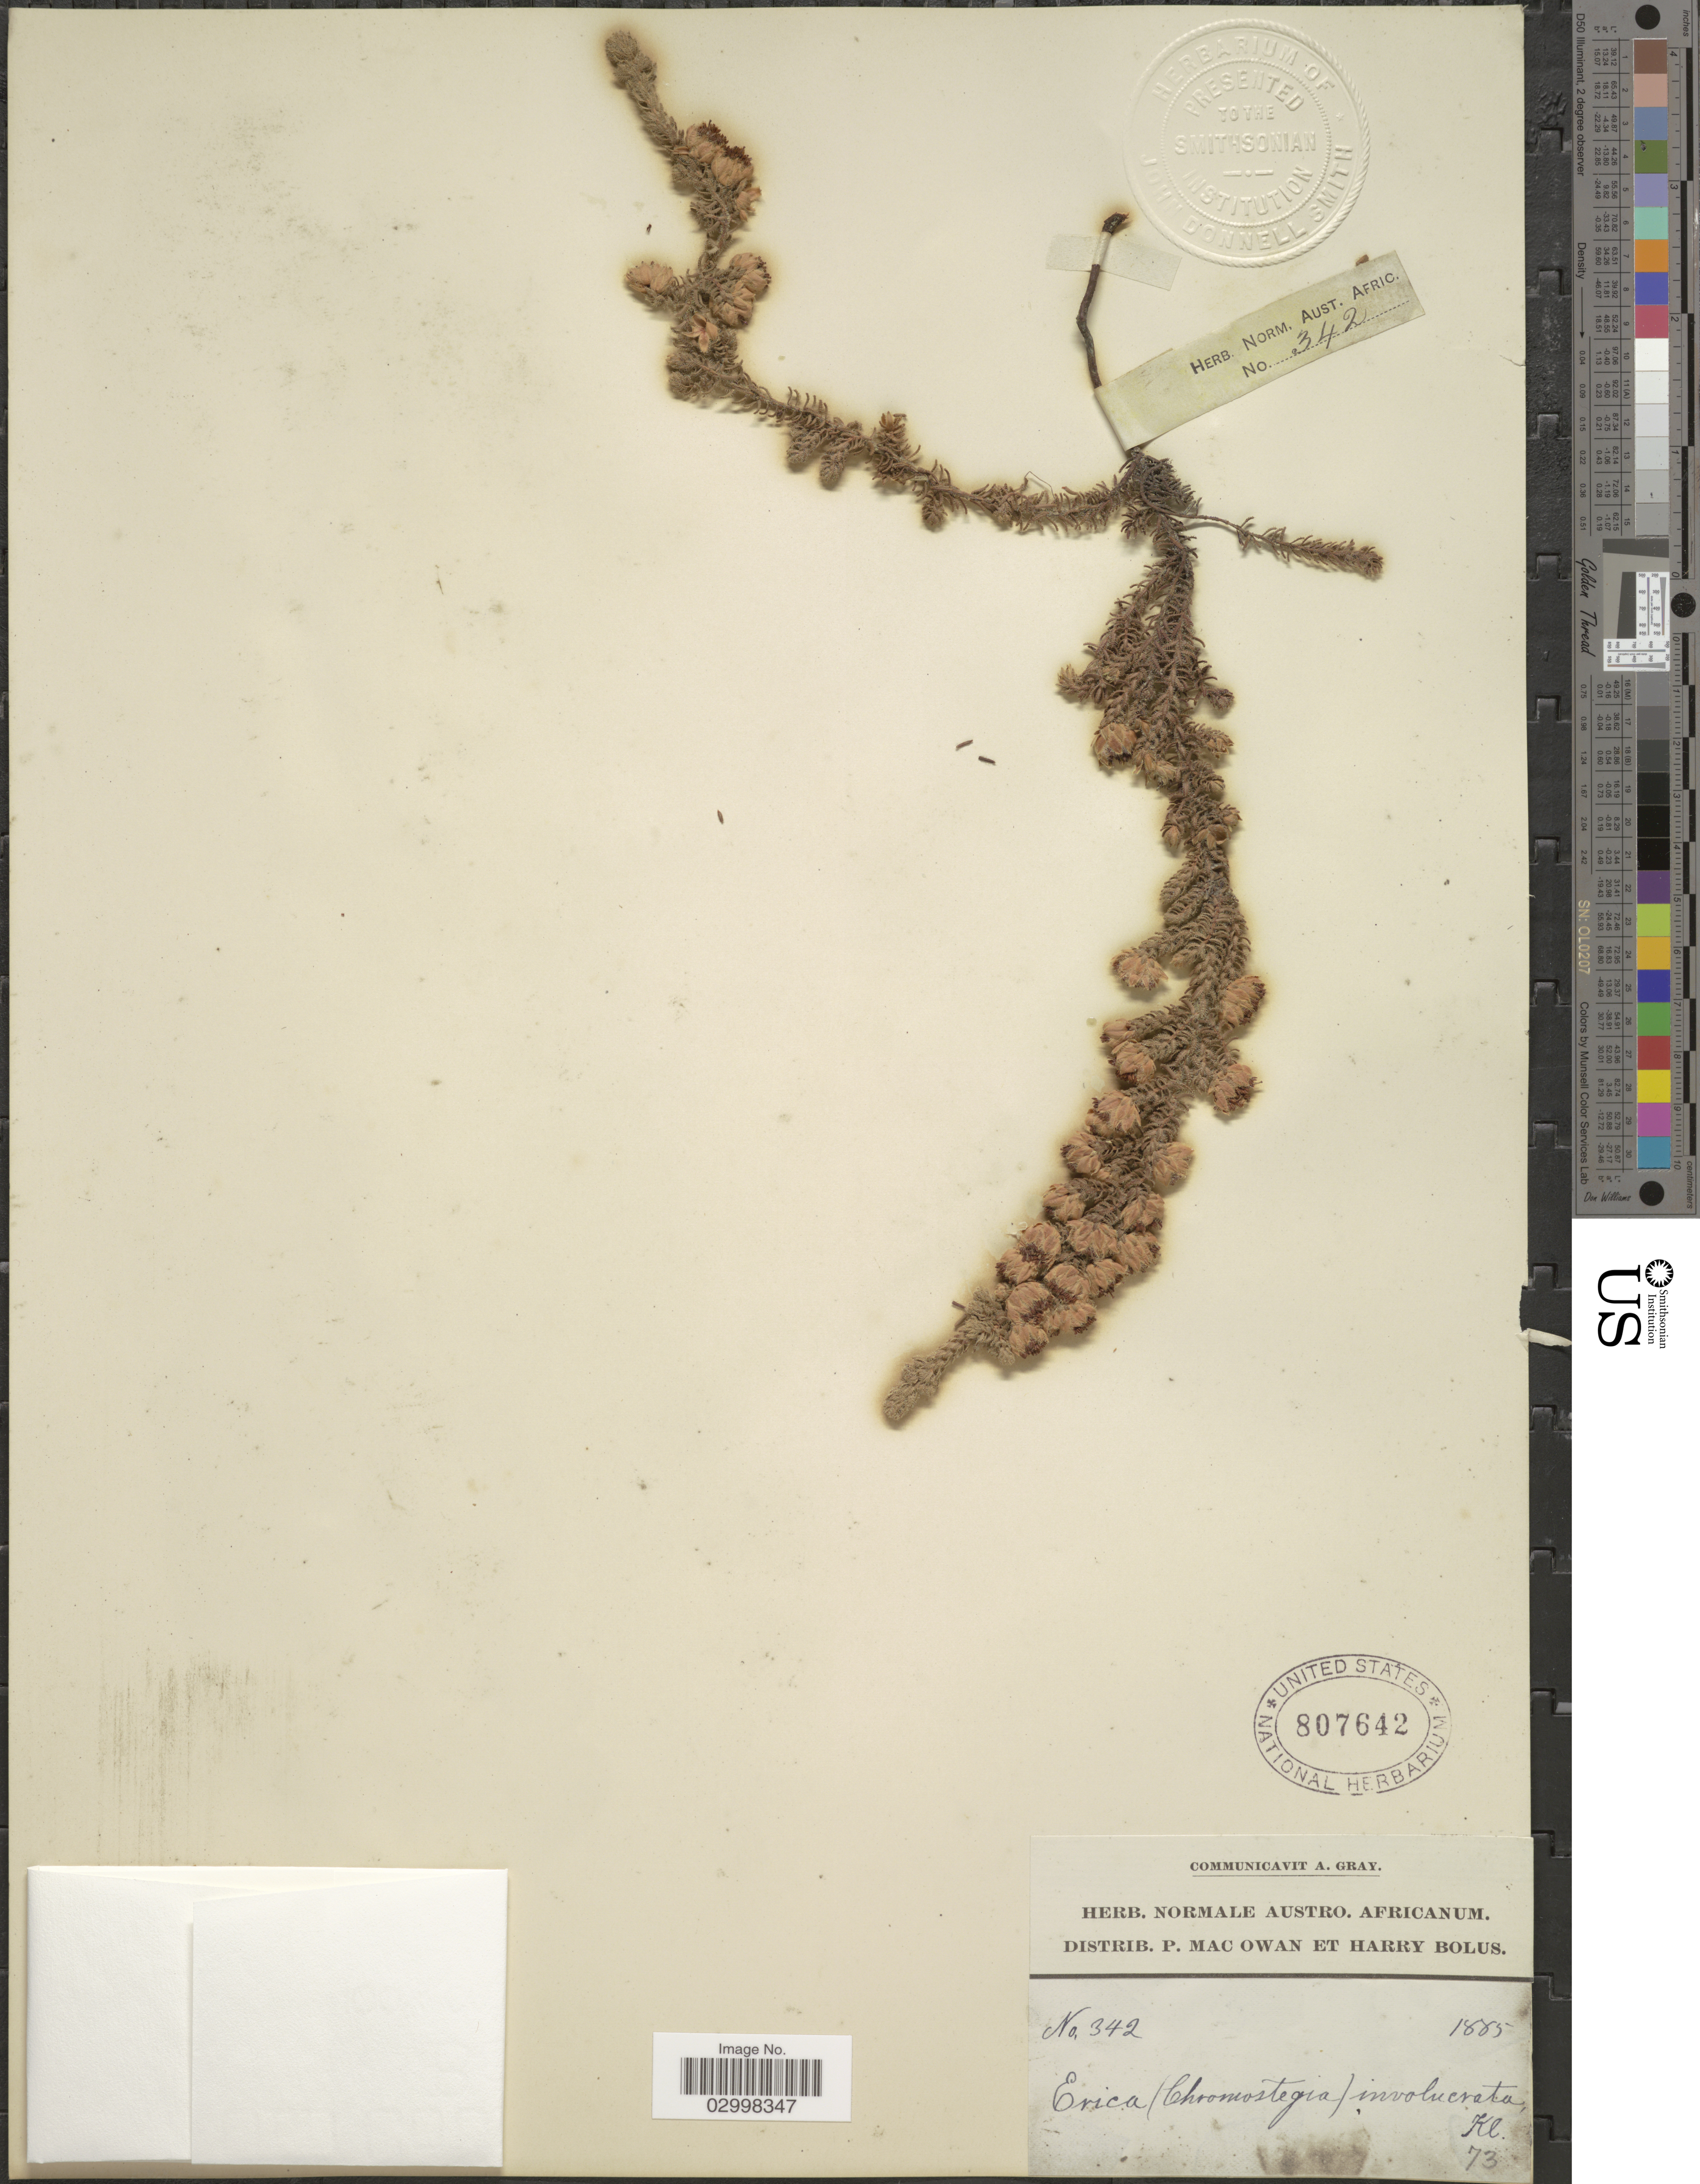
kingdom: Plantae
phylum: Tracheophyta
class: Magnoliopsida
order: Ericales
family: Ericaceae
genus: Erica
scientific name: Erica involucrata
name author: Klotzsch ex Benth.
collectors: P. MacOwan & H. Bolus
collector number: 342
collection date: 1885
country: South Africa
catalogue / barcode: US 807642